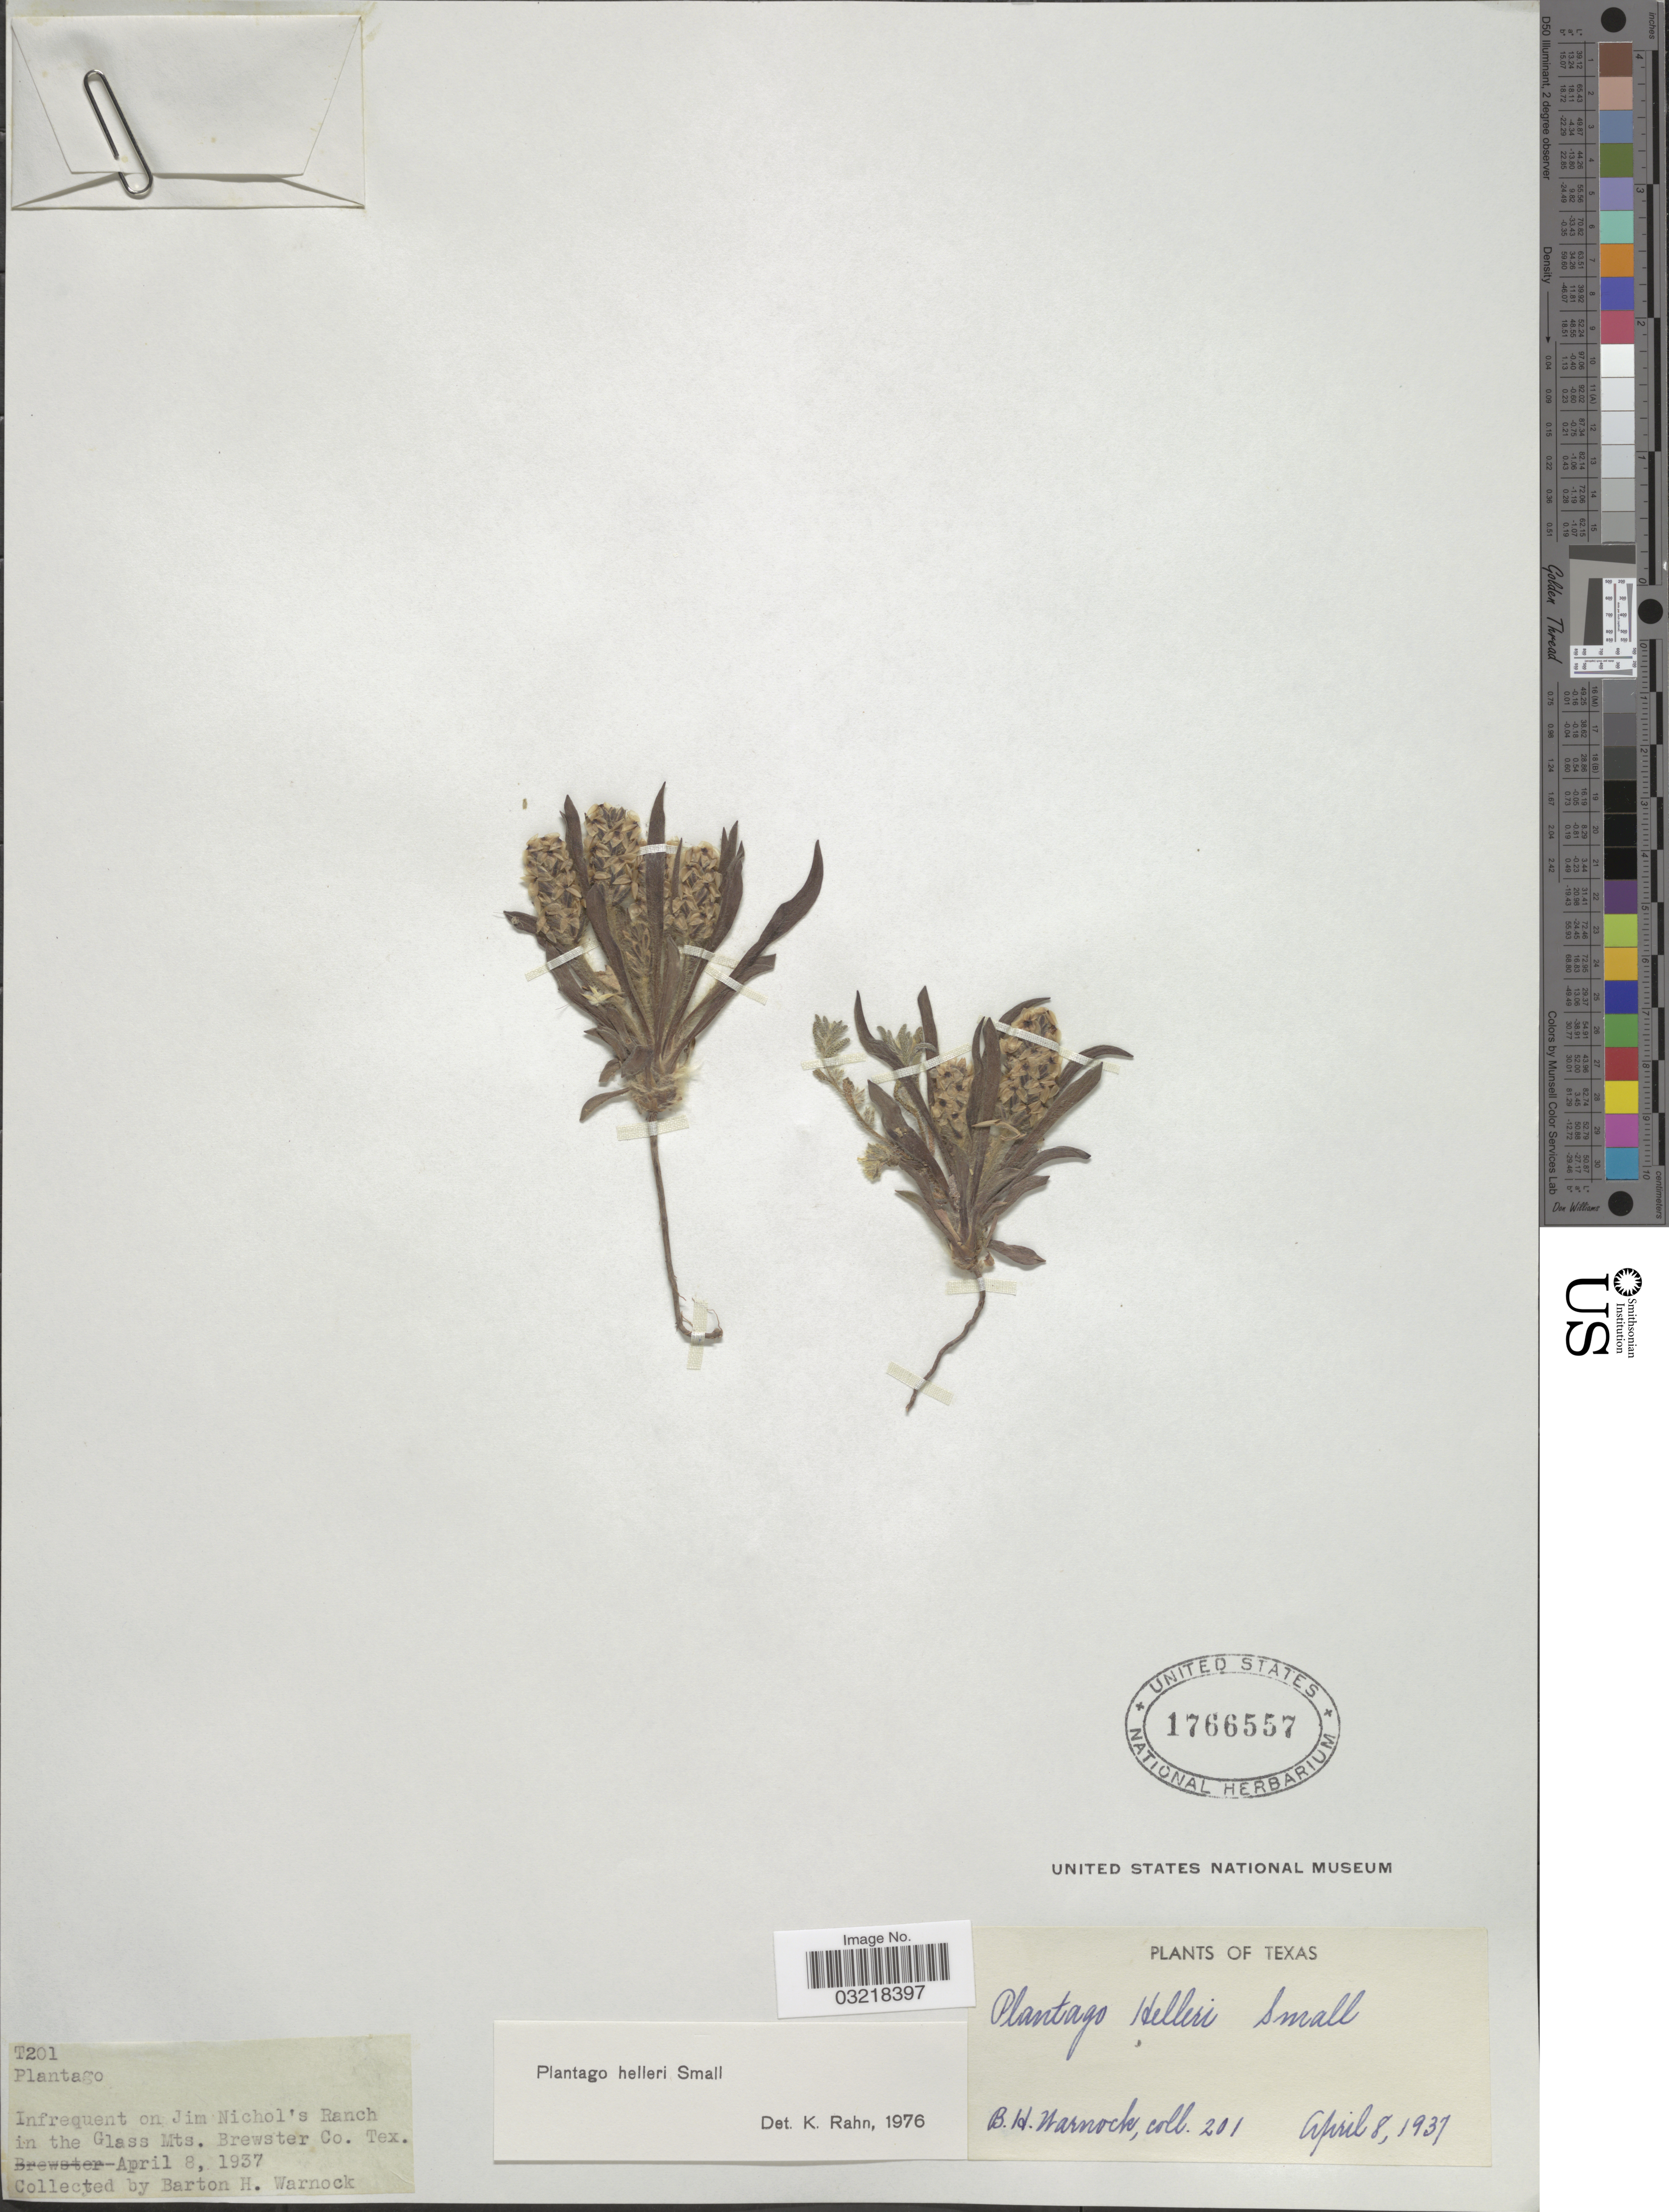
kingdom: Plantae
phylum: Tracheophyta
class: Magnoliopsida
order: Lamiales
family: Plantaginaceae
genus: Plantago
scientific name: Plantago helleri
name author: Small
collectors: B. H. Warnock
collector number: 201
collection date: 1937-04-08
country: United States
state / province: Texas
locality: Infrequent on Jim Nichol's Ranch in the Glass Mts. Brewster Co.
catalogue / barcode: US 1766557